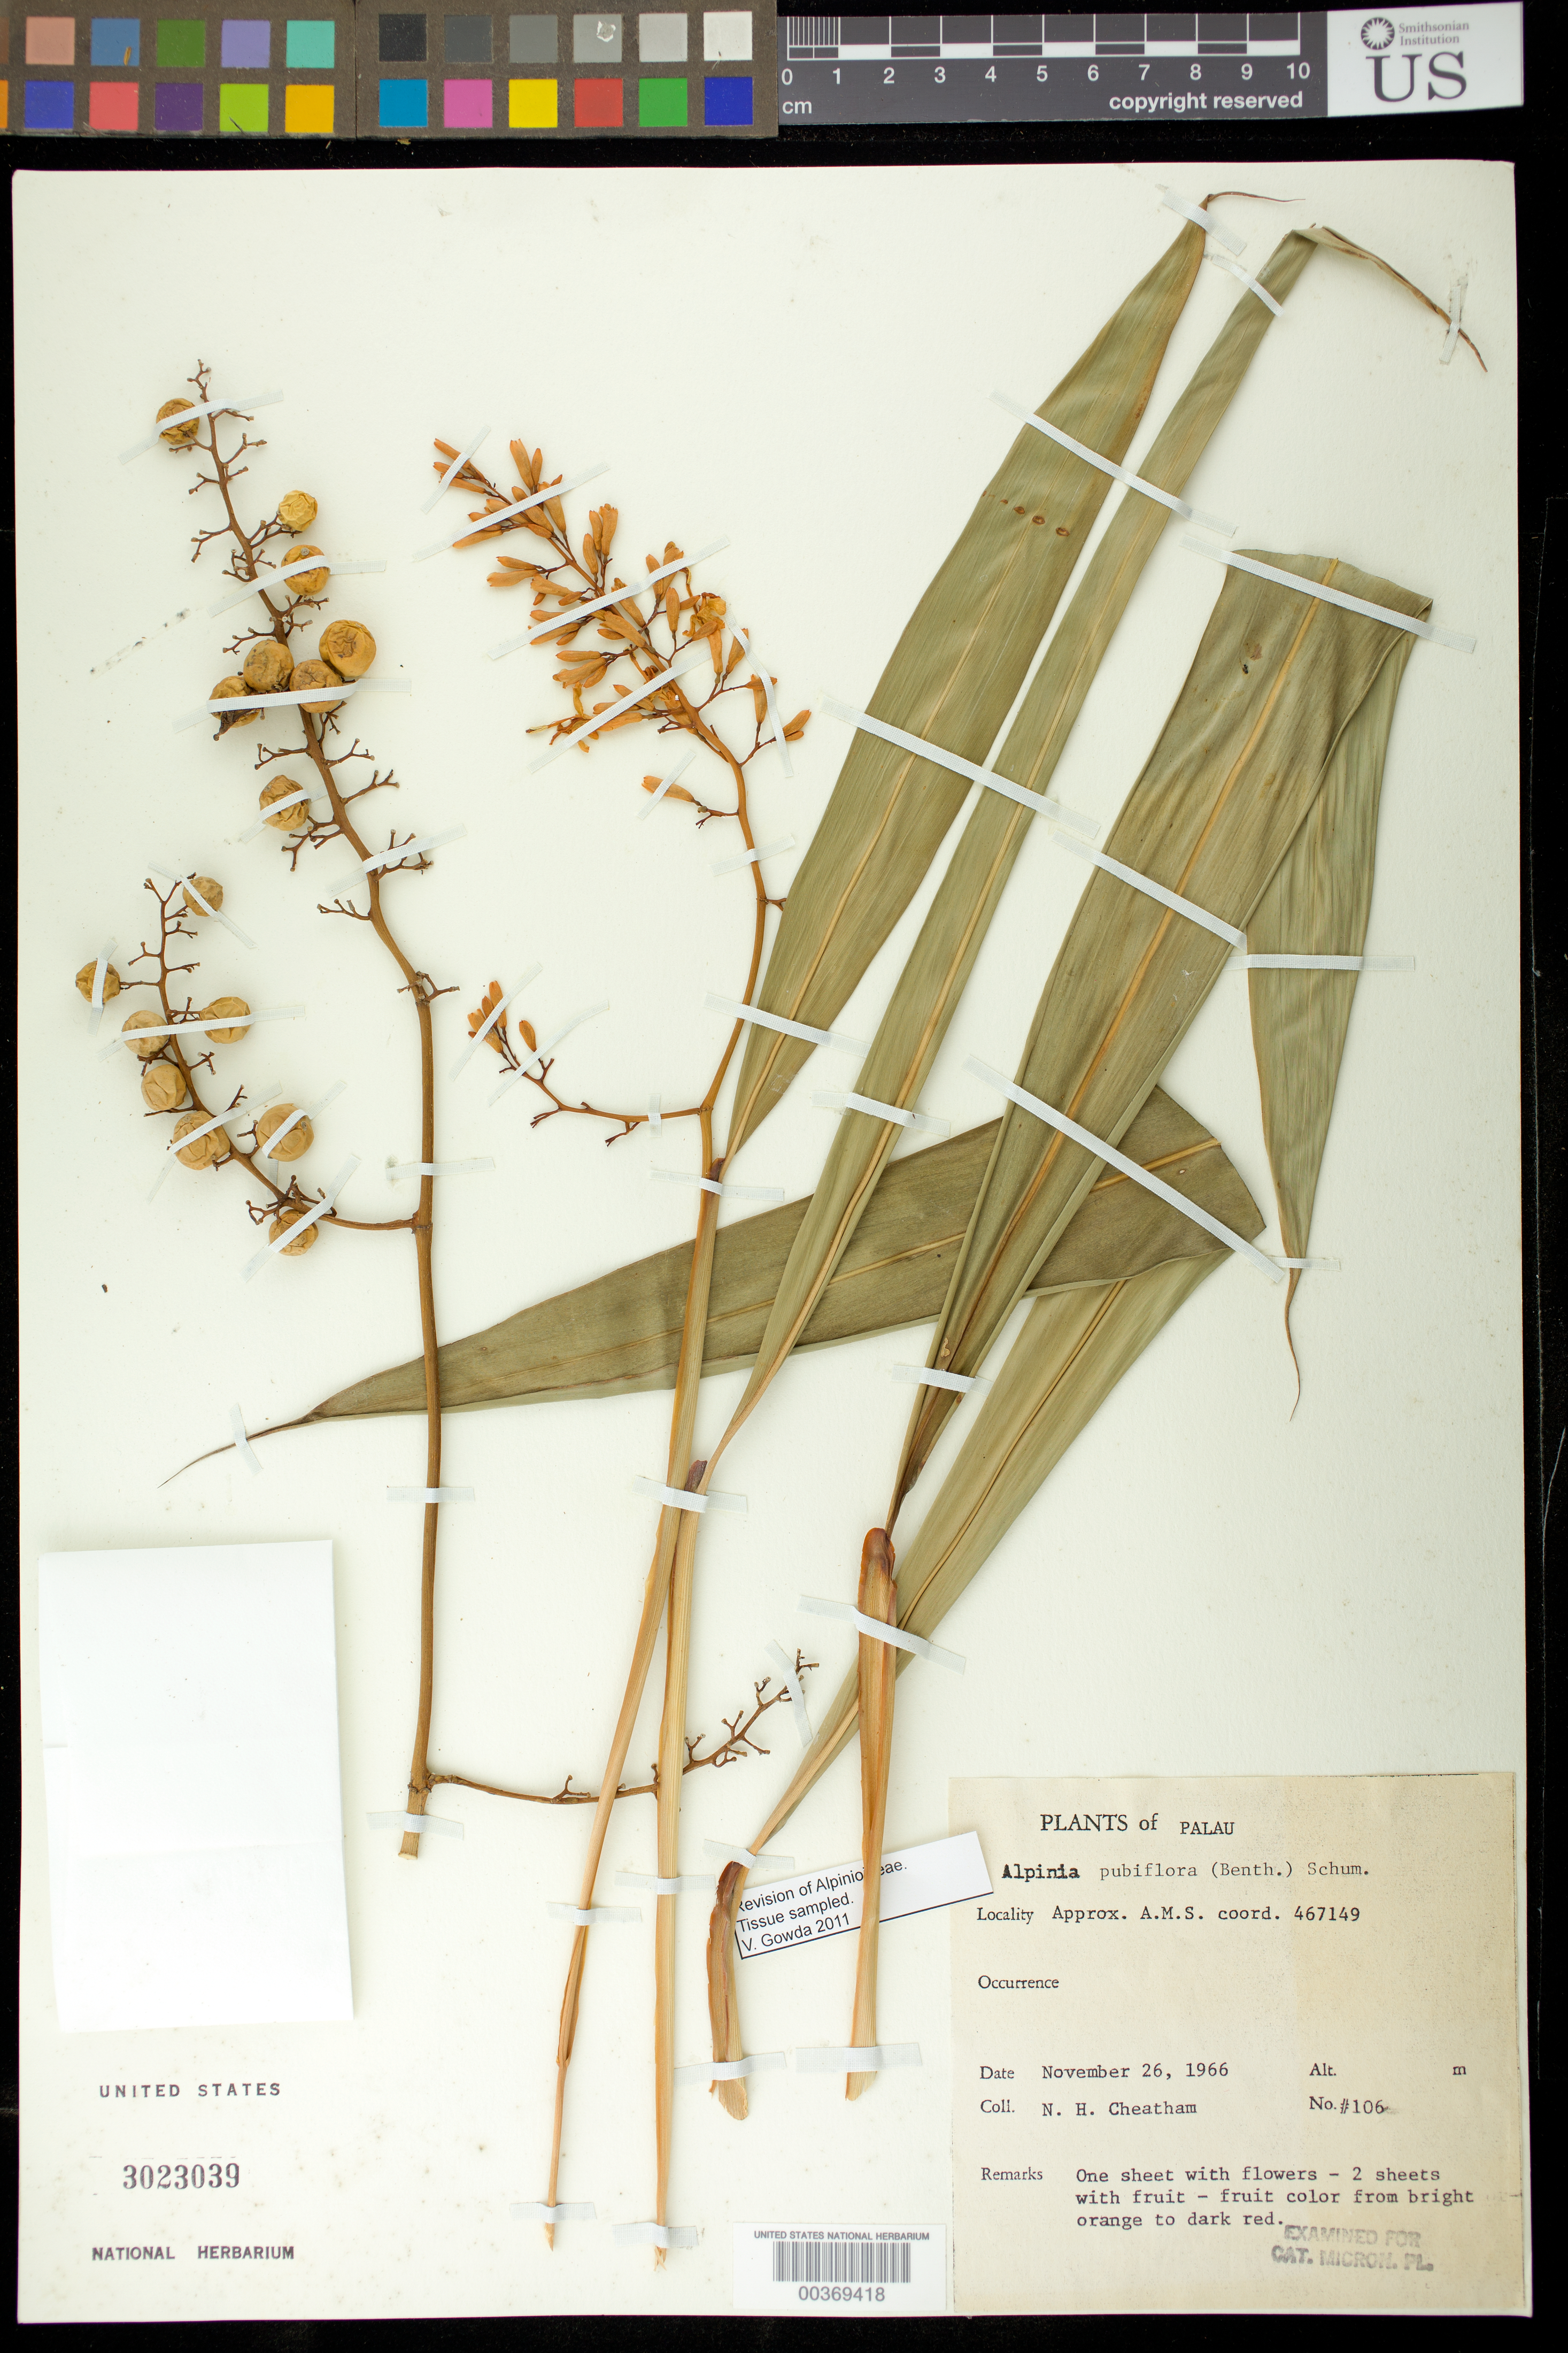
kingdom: Plantae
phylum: Tracheophyta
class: Liliopsida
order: Zingiberales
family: Zingiberaceae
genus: Alpinia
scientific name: Alpinia pubiflora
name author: (Benth.) K. Schum.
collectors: N. H. Cheatham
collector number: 106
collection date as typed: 26 Nov 1966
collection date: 1966-11-26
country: Palau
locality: Approx. A.M.S. coord. 467149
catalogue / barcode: US 3023039